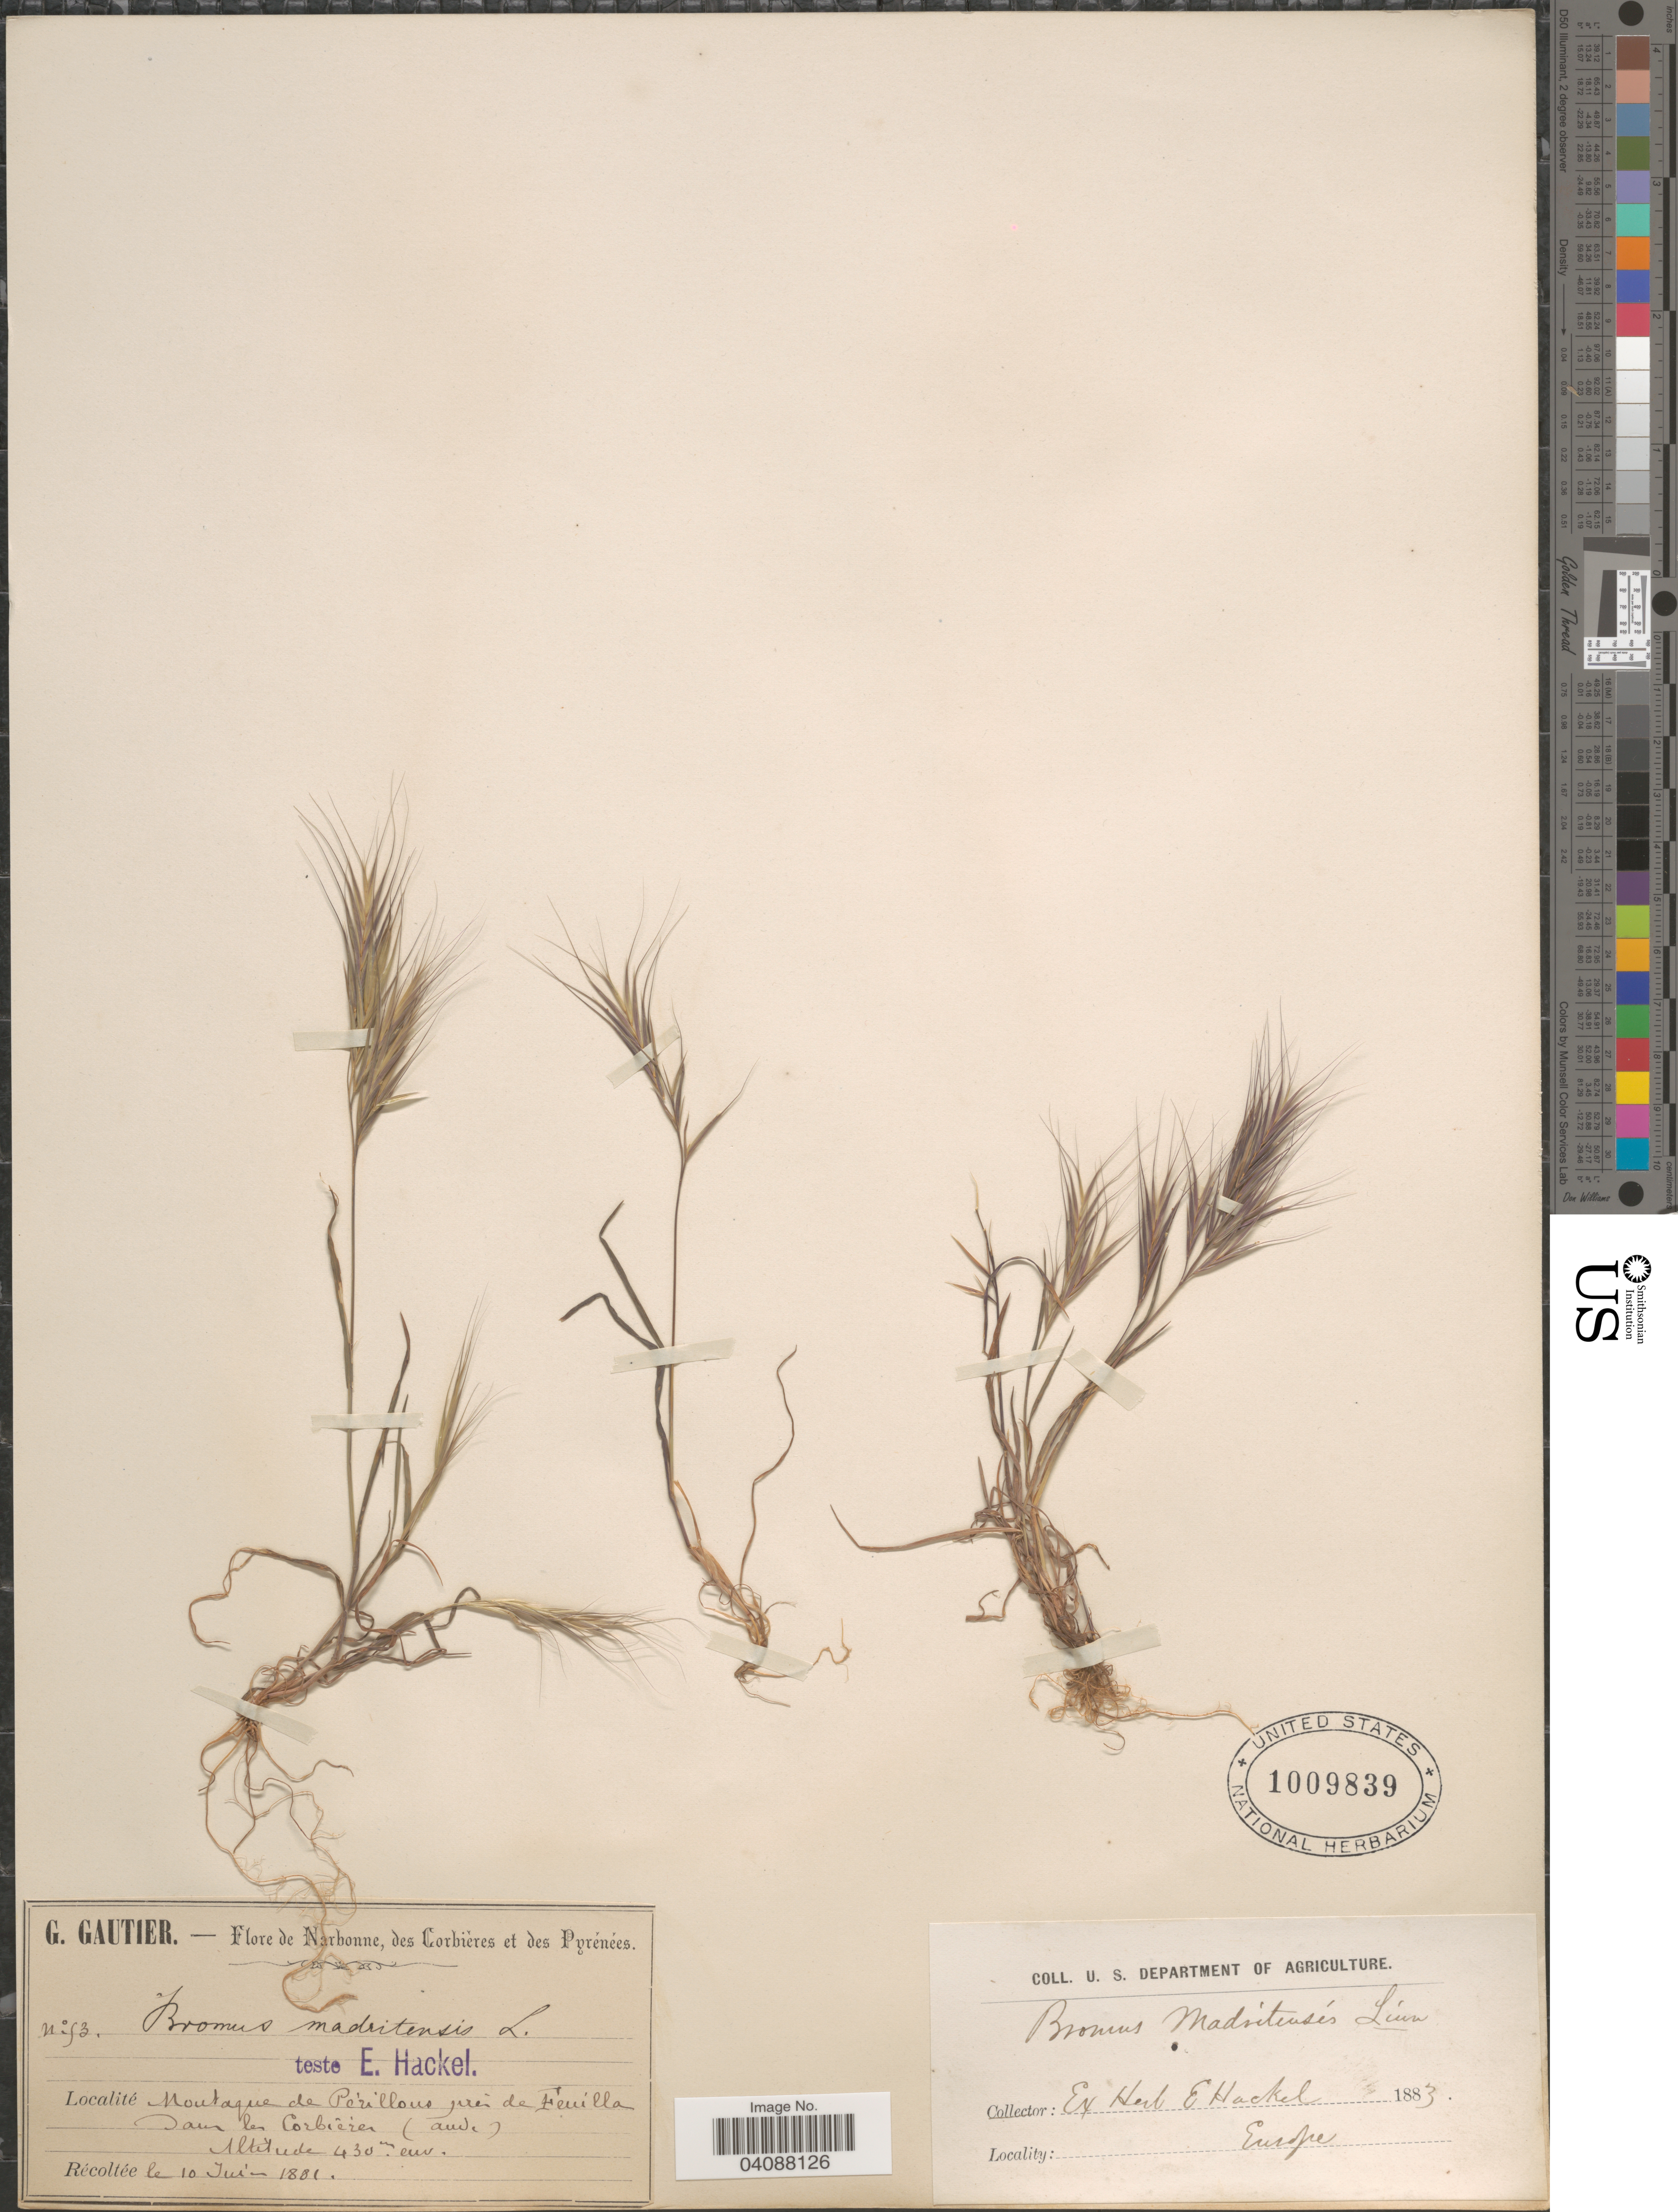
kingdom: Plantae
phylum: Tracheophyta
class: Liliopsida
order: Poales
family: Poaceae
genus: Bromus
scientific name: Bromus madritensis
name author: L.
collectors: G. Gautier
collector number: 53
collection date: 1881-06-10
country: France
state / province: Occitanie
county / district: Aude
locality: Narbonne, des Corbiéres et des Pyrénées. Montagne de Périllous près de Feuilla dans les Corbiéres (Aude).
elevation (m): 430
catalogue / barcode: US 1009839